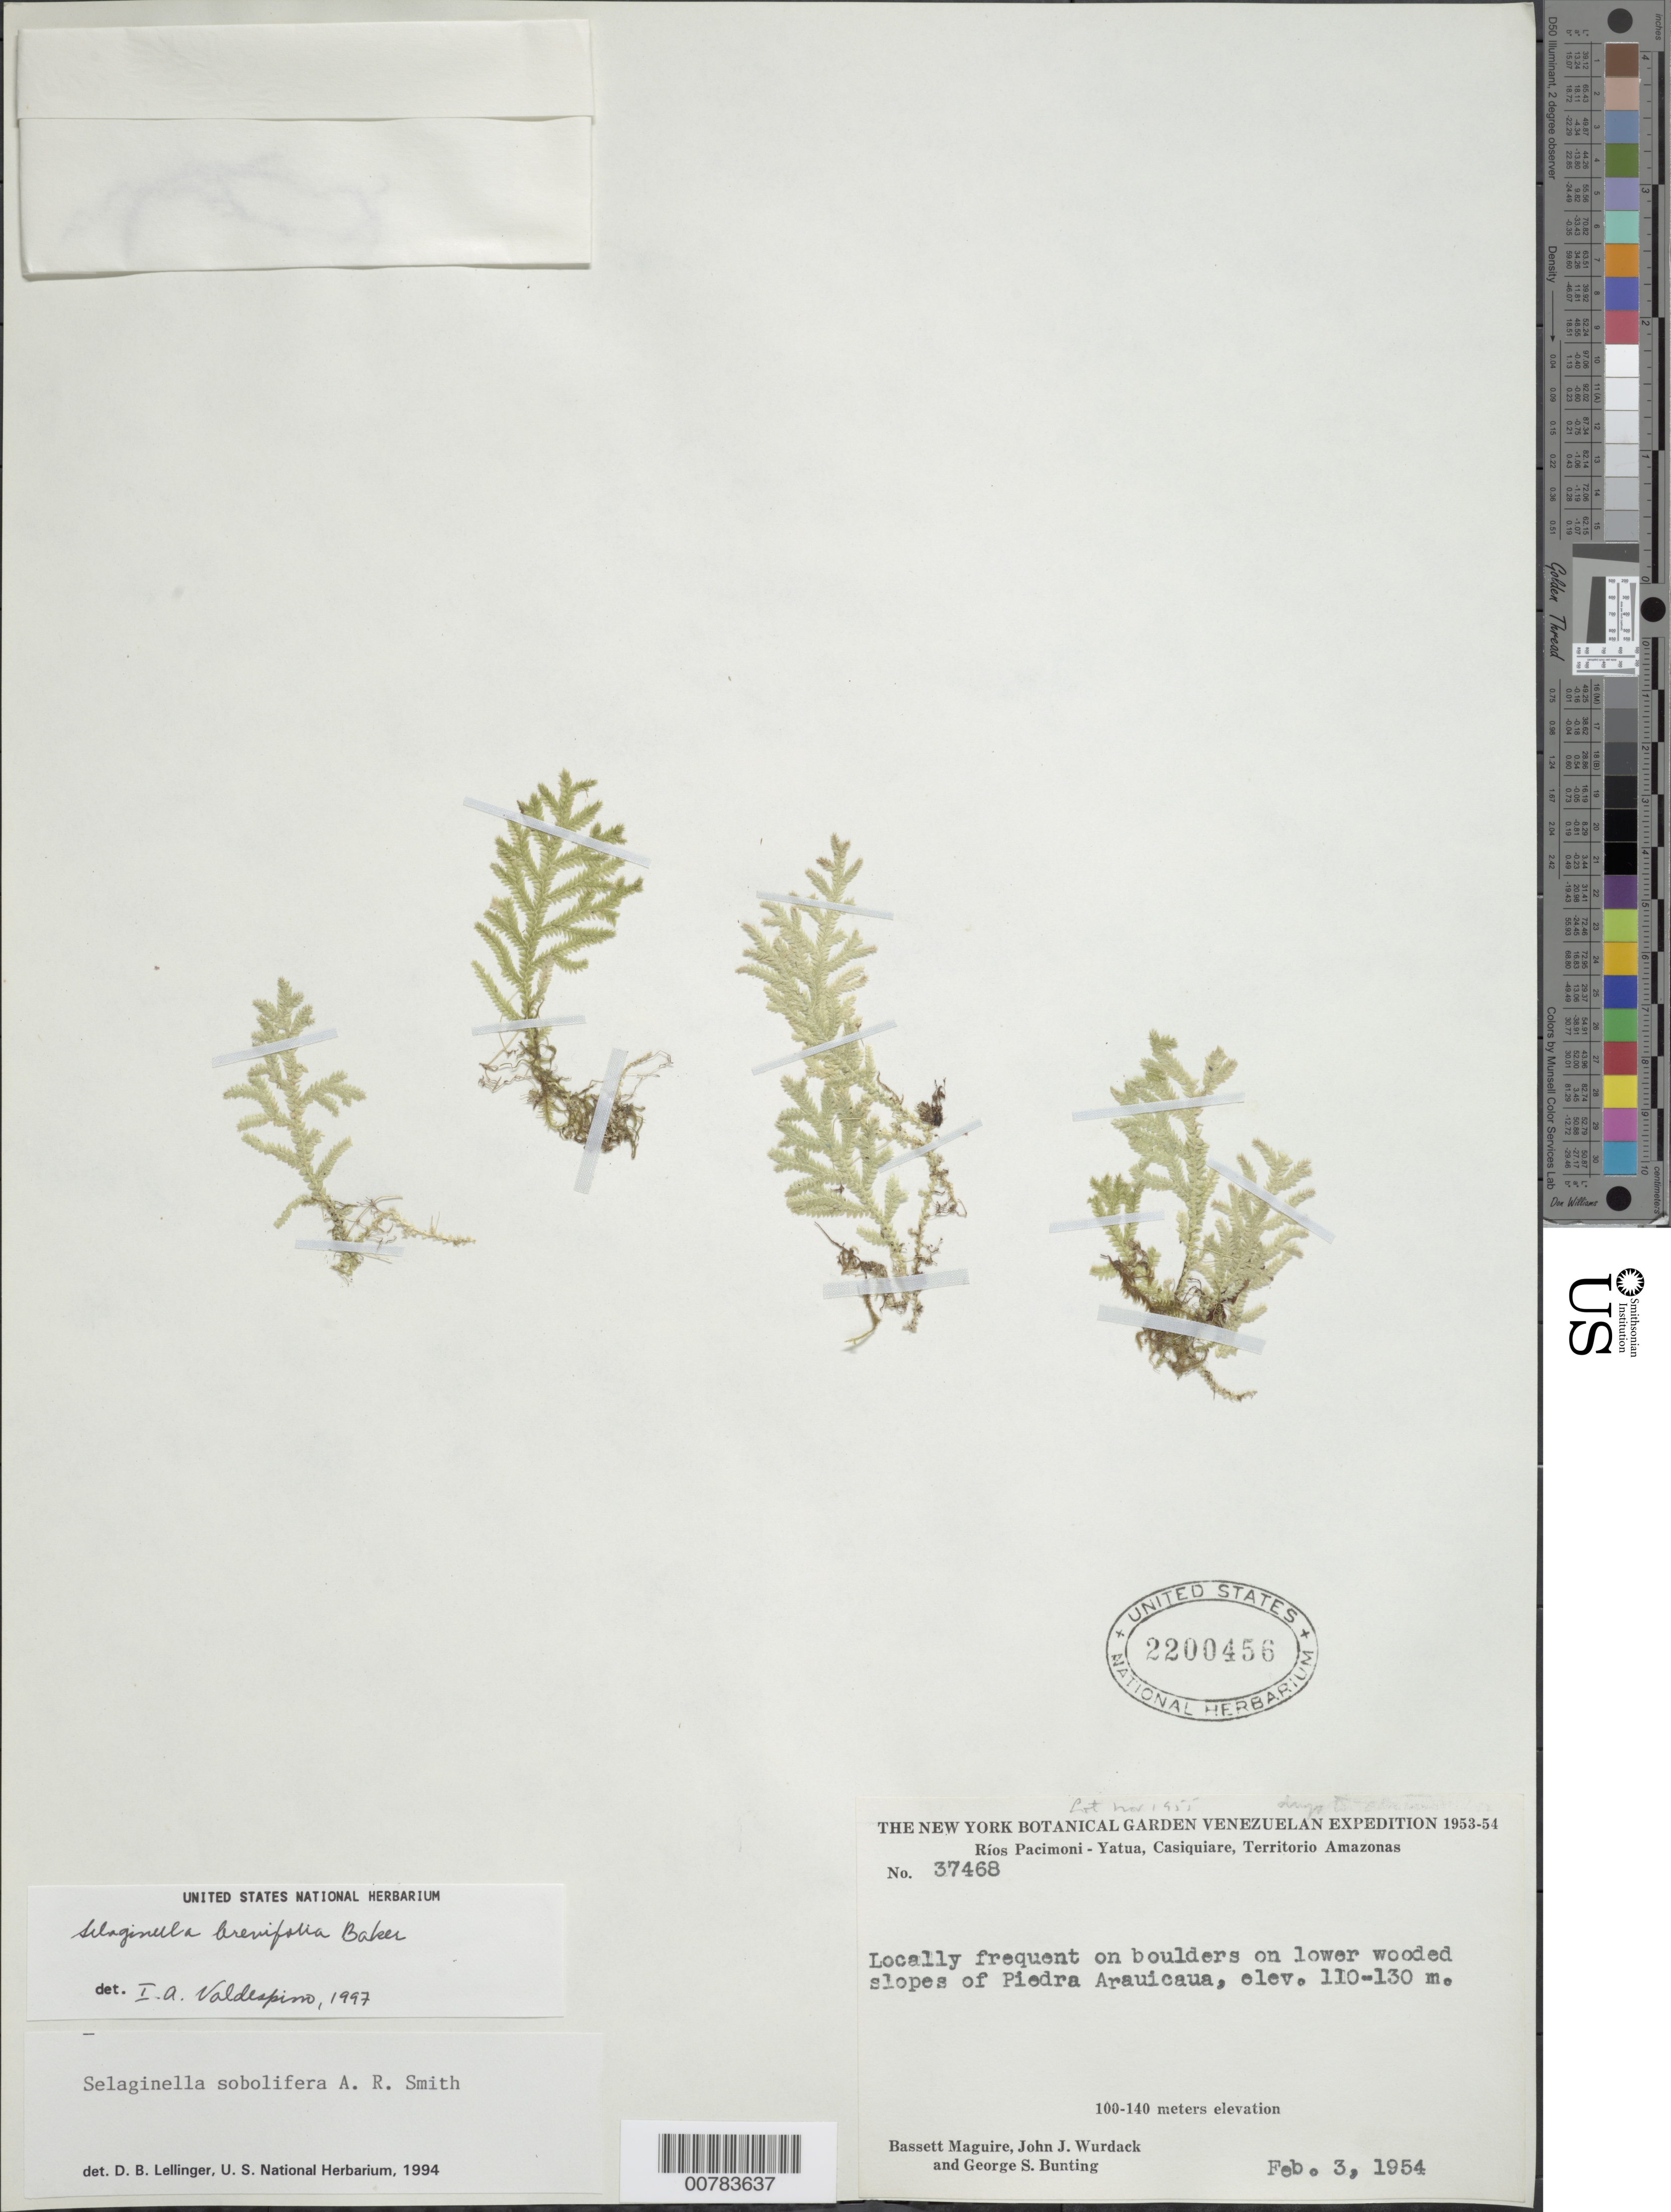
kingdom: Plantae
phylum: Tracheophyta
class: Lycopodiopsida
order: Selaginellales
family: Selaginellaceae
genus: Selaginella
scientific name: Selaginella brevifolia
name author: Baker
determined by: Valdespino, I. A., (PMA), Universidad de Panama (PANAMA)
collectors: B. Maguire, J. J. Wurdack & G. S. Bunting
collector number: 37468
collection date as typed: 3-Feb-54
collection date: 1954-02-03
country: Venezuela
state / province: Amazonas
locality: Ríos Pacimoni - Yatua, Casiquiare, Piedra Arauicaua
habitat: Boulders on lower wooded slopes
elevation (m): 100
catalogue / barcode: US 2200456